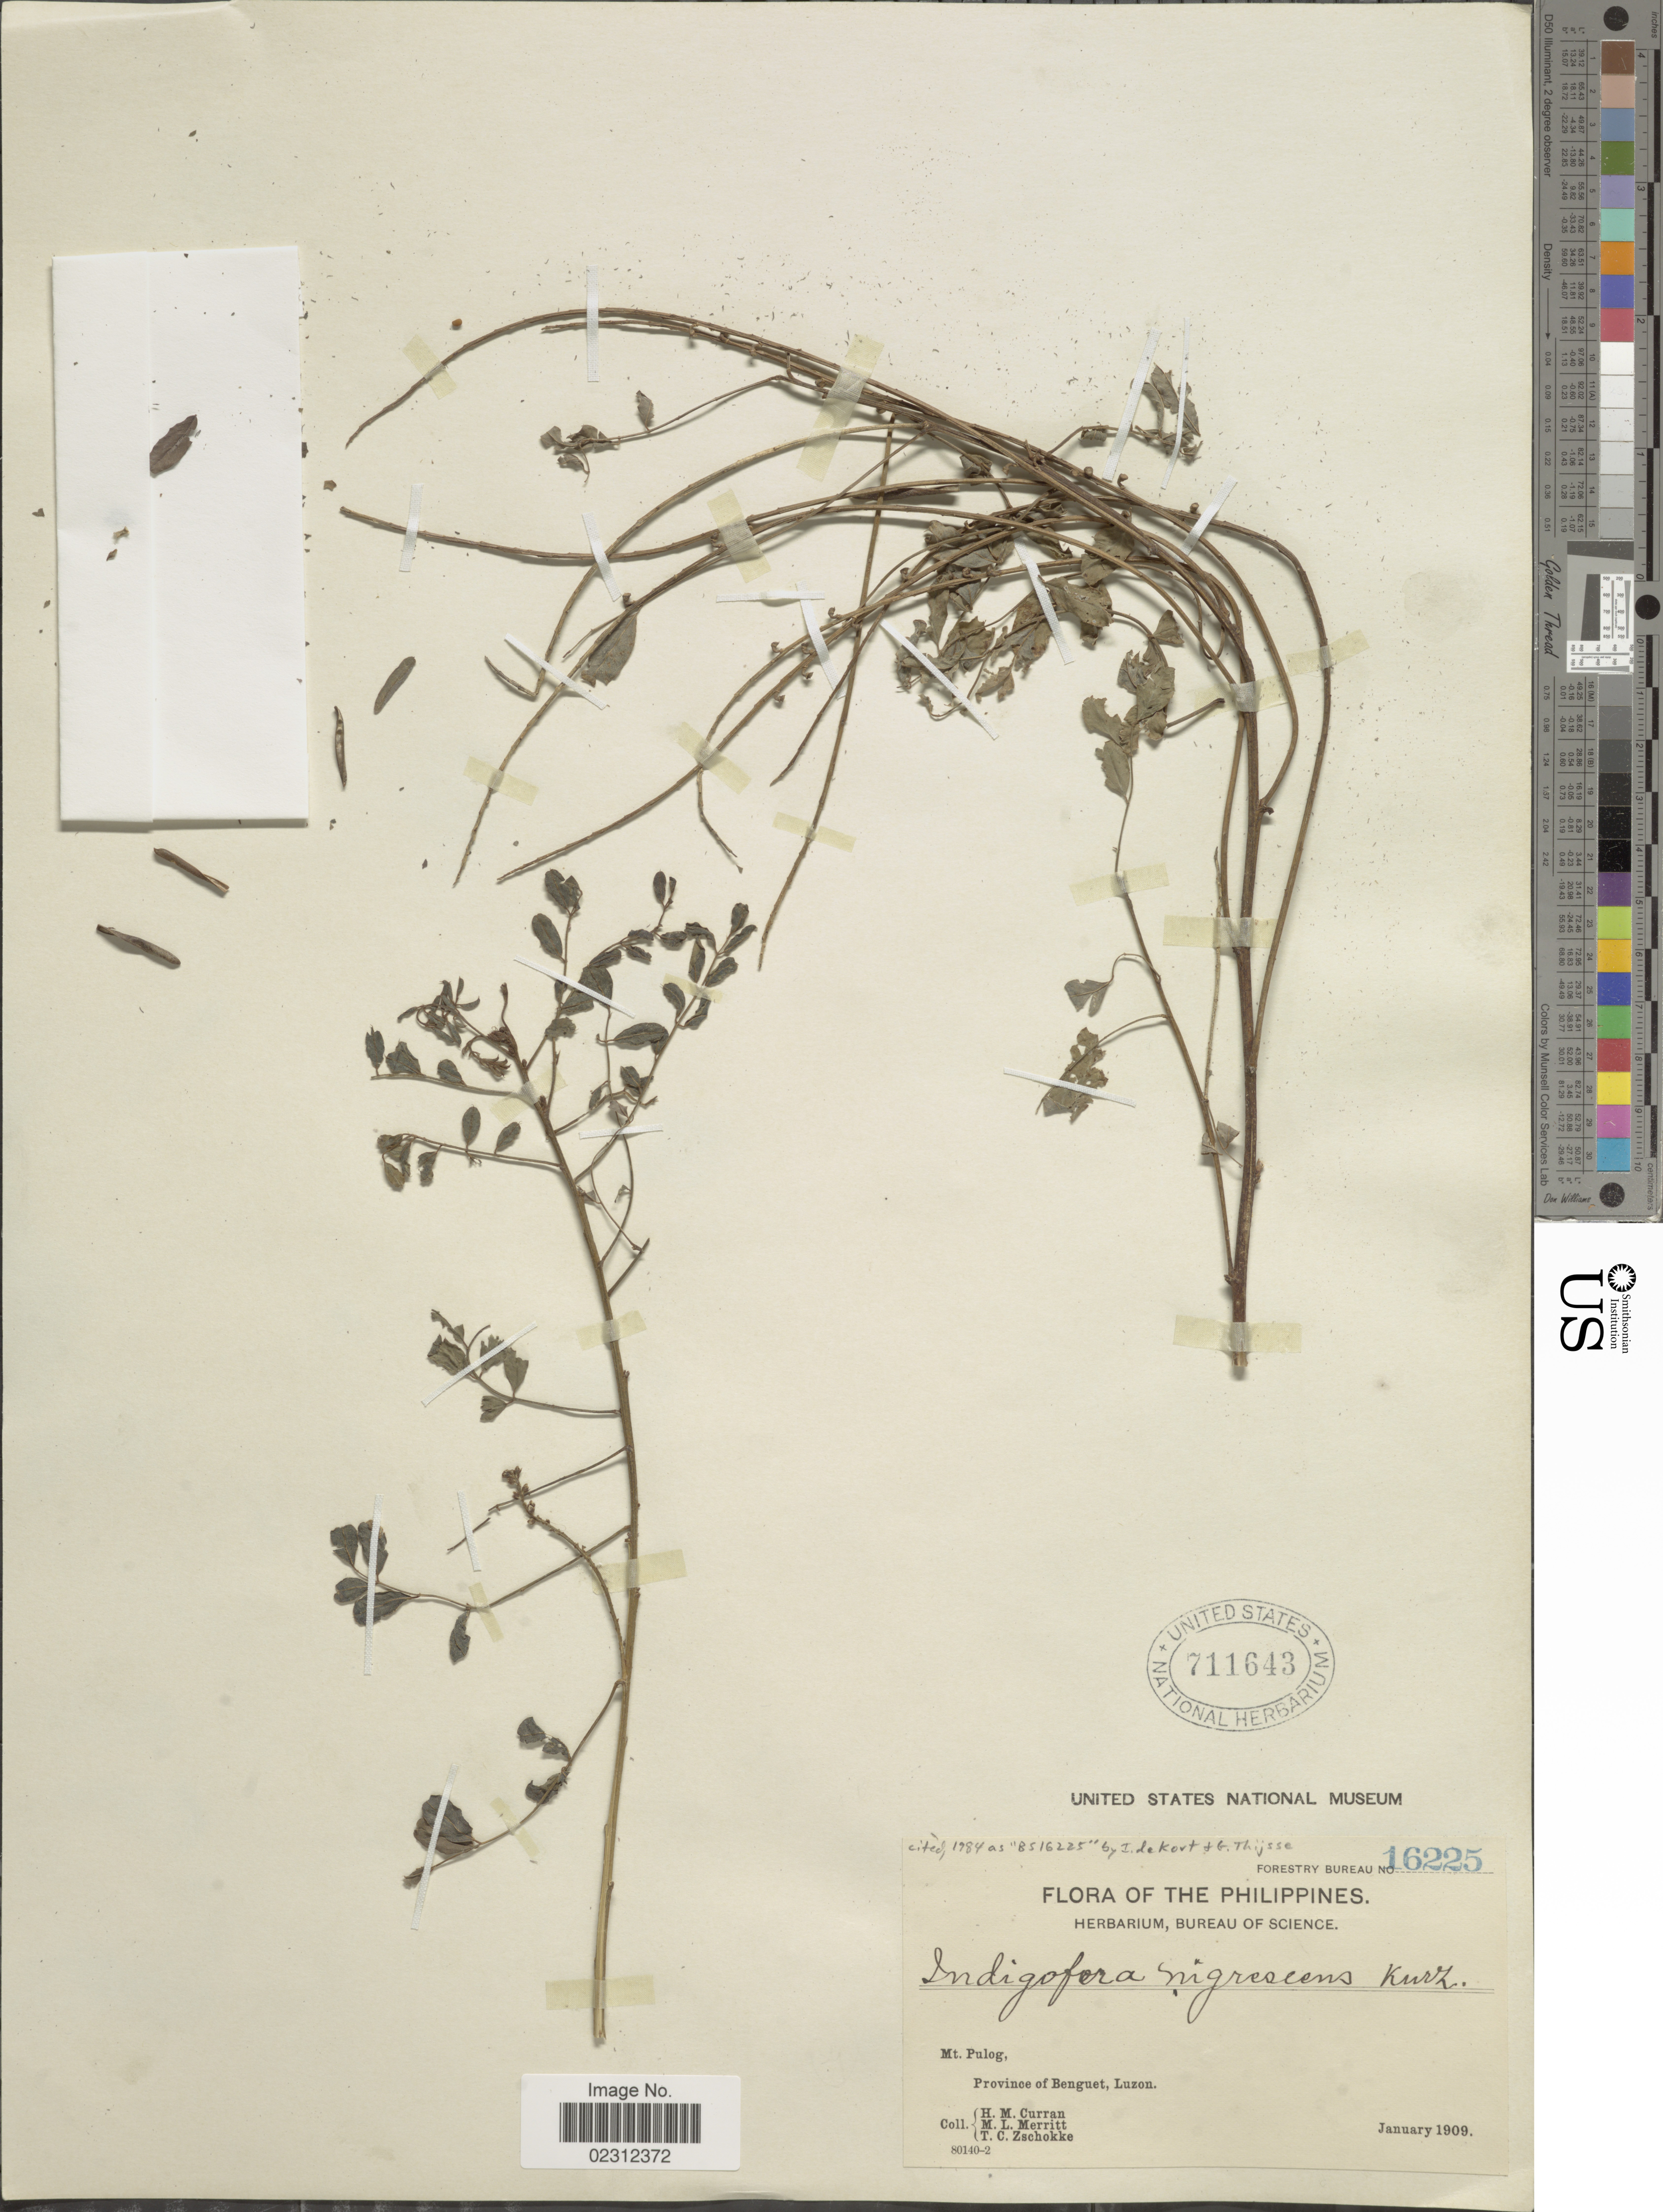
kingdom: Plantae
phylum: Tracheophyta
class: Magnoliopsida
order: Fabales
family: Fabaceae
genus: Indigofera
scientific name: Indigofera nigrescens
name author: Kurz ex King & Prain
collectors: H. M. Curran, M. L. Merritt & T. C. Zschokke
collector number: Forestry Bureau 16225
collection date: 1909-01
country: Philippines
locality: Mt. Pulog, Province of Benguet, Luzon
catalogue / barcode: US 711643